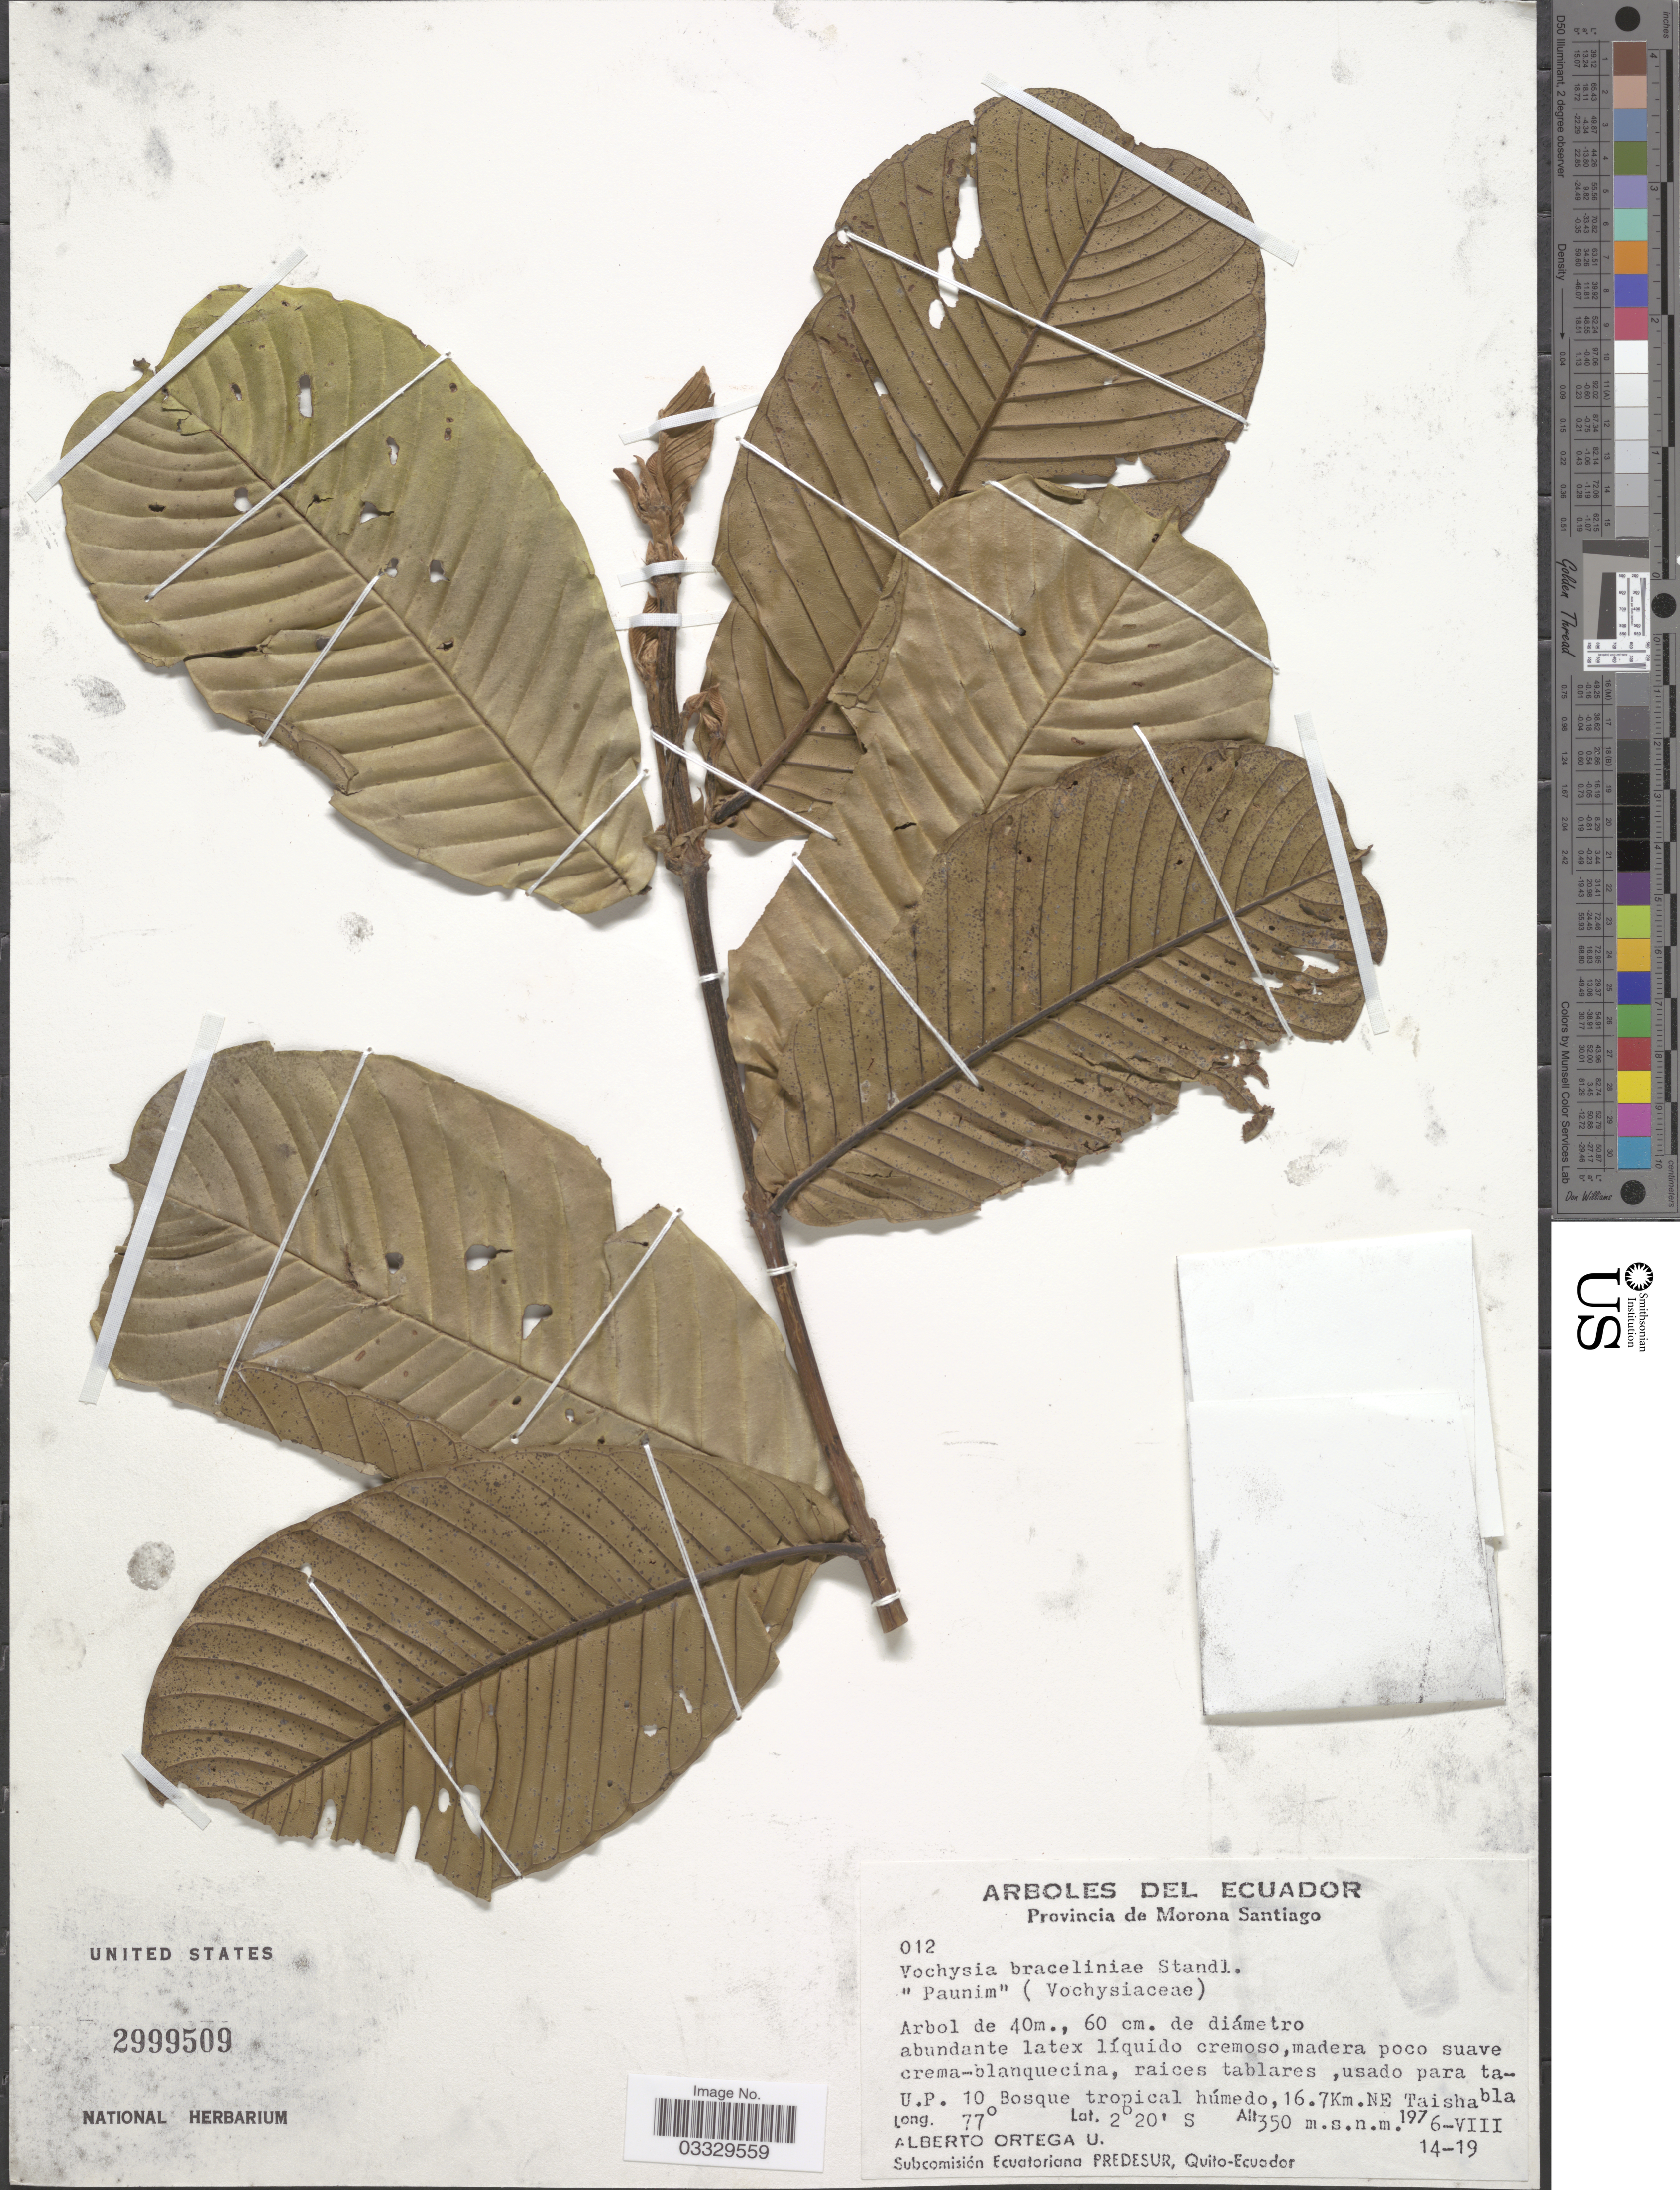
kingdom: Plantae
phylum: Tracheophyta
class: Magnoliopsida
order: Myrtales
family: Vochysiaceae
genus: Vochysia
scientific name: Vochysia bracelinae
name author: Standl.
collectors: A. T. Ortega U.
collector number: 012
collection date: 1976-08-14/1976-08-19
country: Ecuador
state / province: Morona-Santiago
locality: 16.7 Km. NE Taisha.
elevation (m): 350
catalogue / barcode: US 2999509